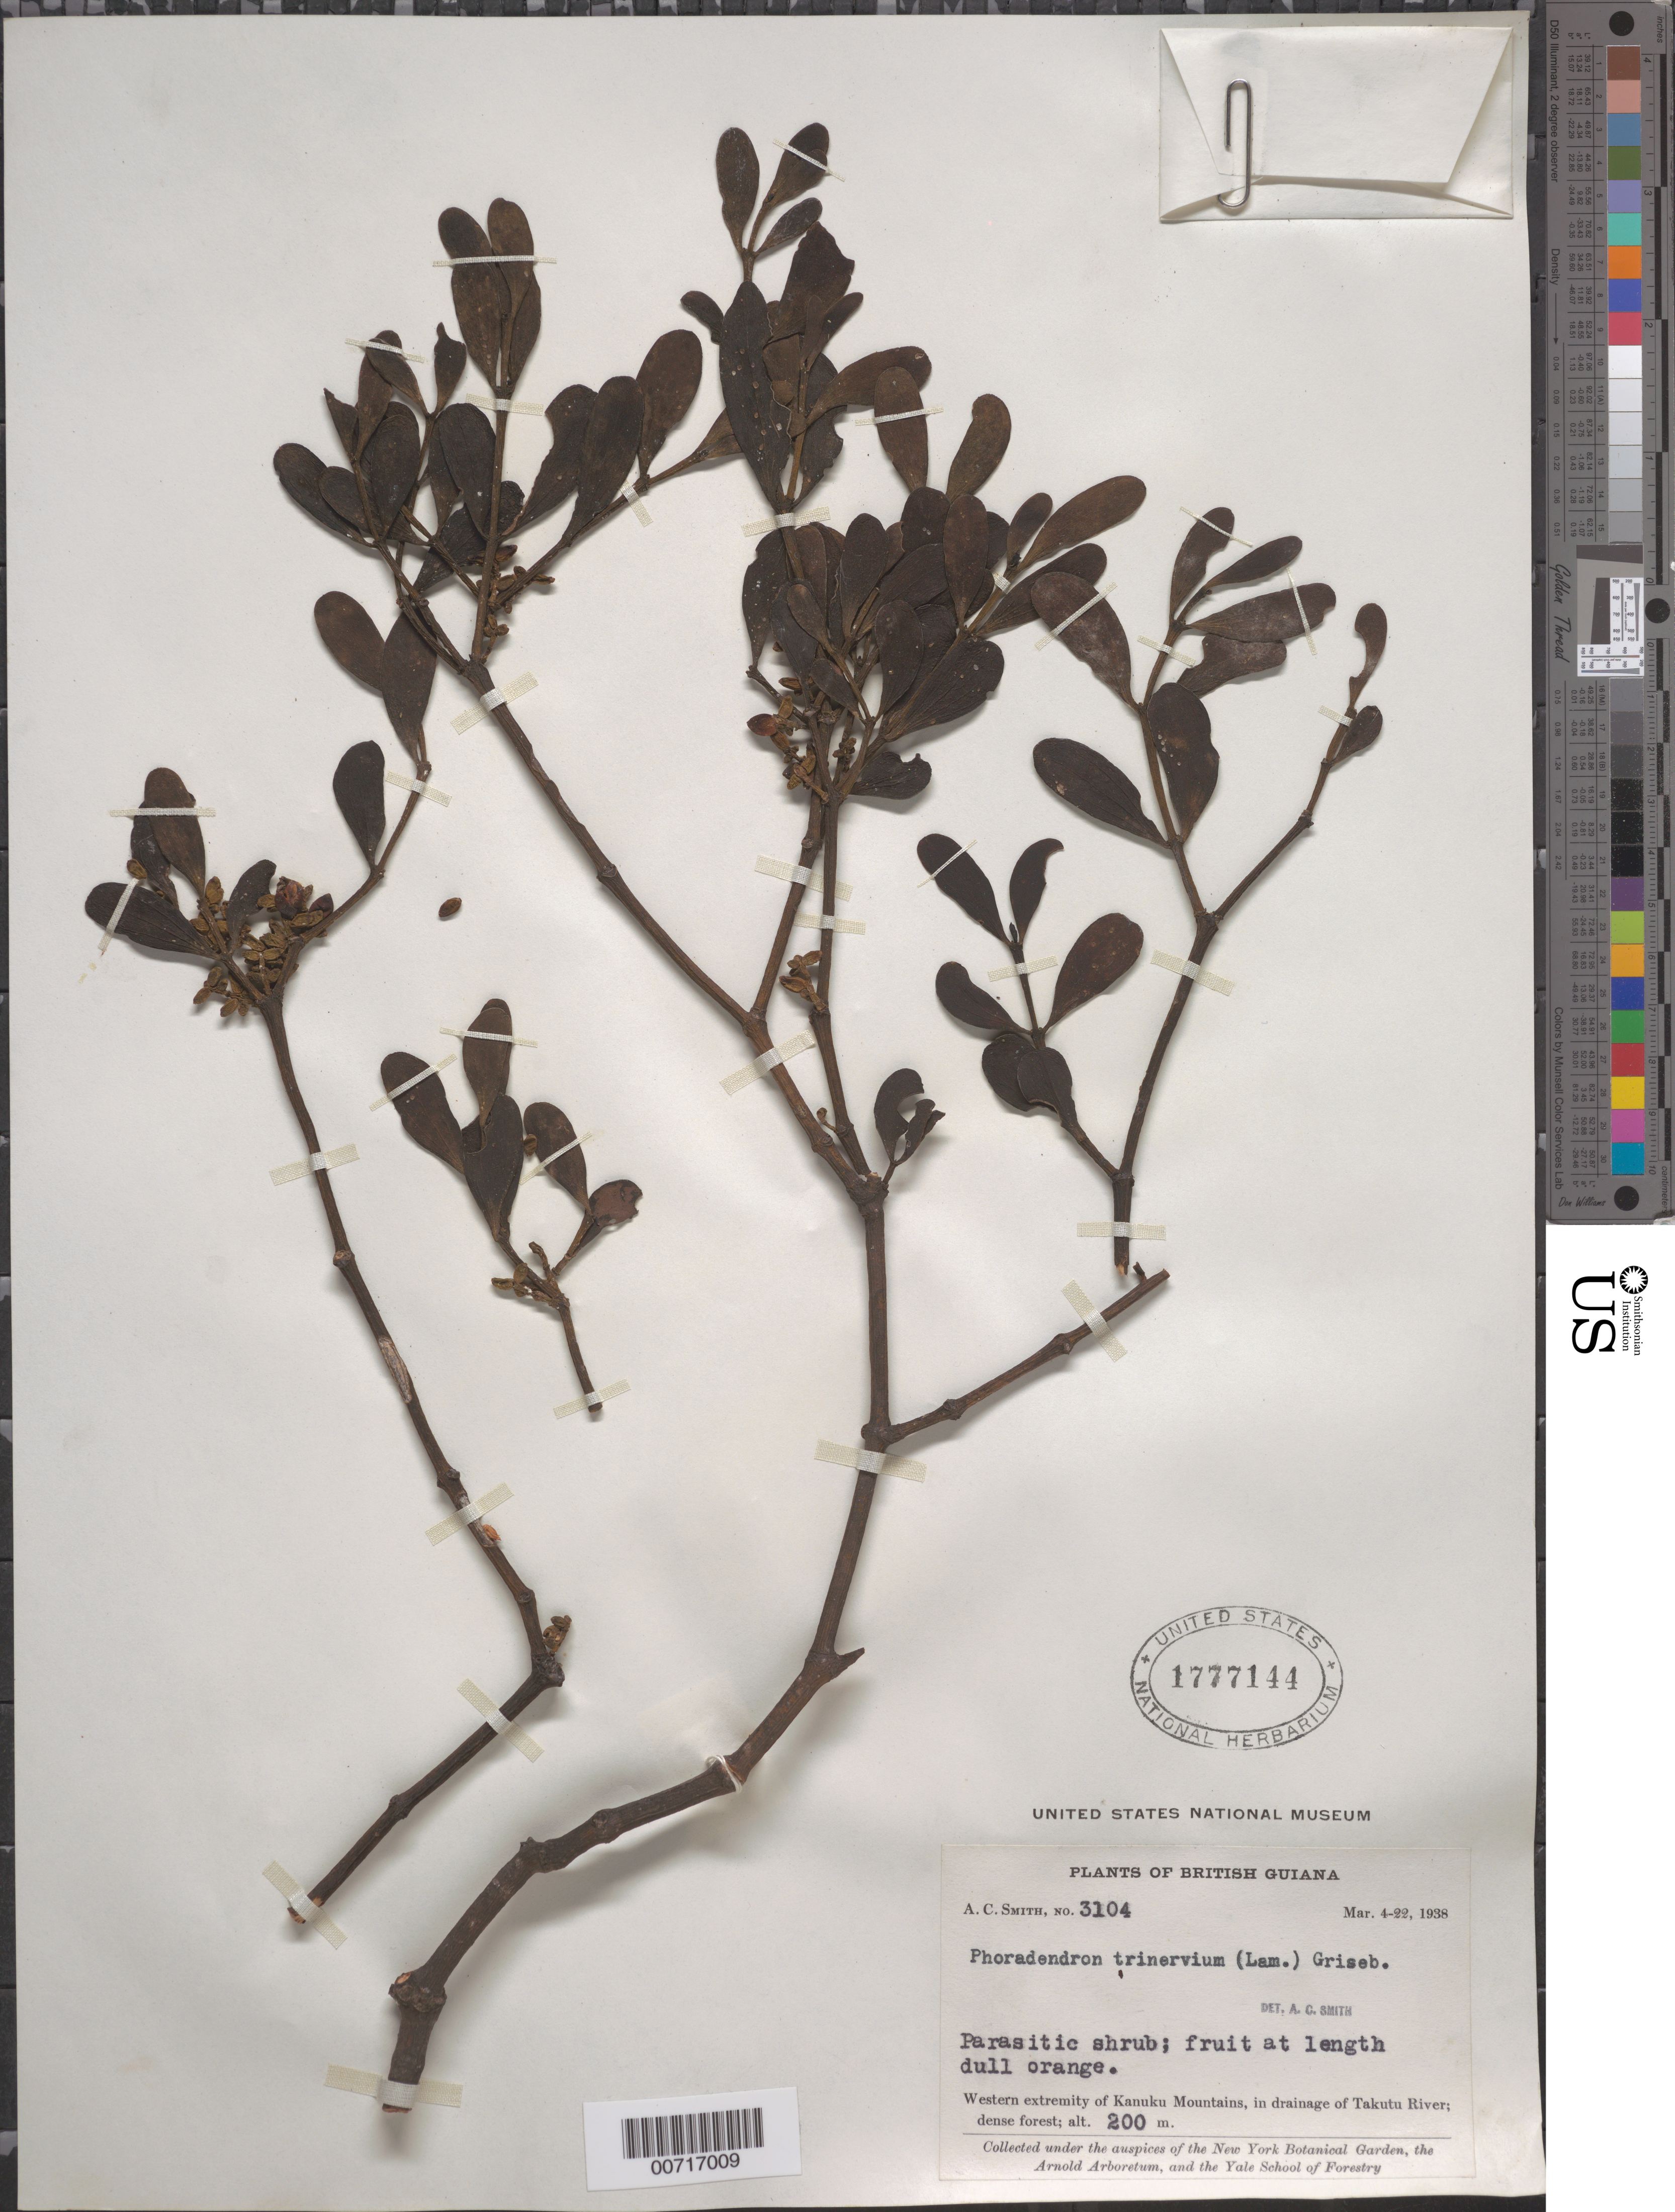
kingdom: Plantae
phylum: Tracheophyta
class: Magnoliopsida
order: Santalales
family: Viscaceae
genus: Phoradendron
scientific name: Phoradendron trinervium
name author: (Lam.) Griseb.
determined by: Smith, A. C.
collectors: A. C. Smith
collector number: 3104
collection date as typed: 4-Mar-38 to 22-Mar-38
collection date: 1938-03-04/1938-03-22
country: Guyana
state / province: U. Takutu-U. Essequibo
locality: Kanuku Mts., drainage of Takutu R., western extremity of Kanuku Mountains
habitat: Dense forest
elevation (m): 200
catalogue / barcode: US 1777144